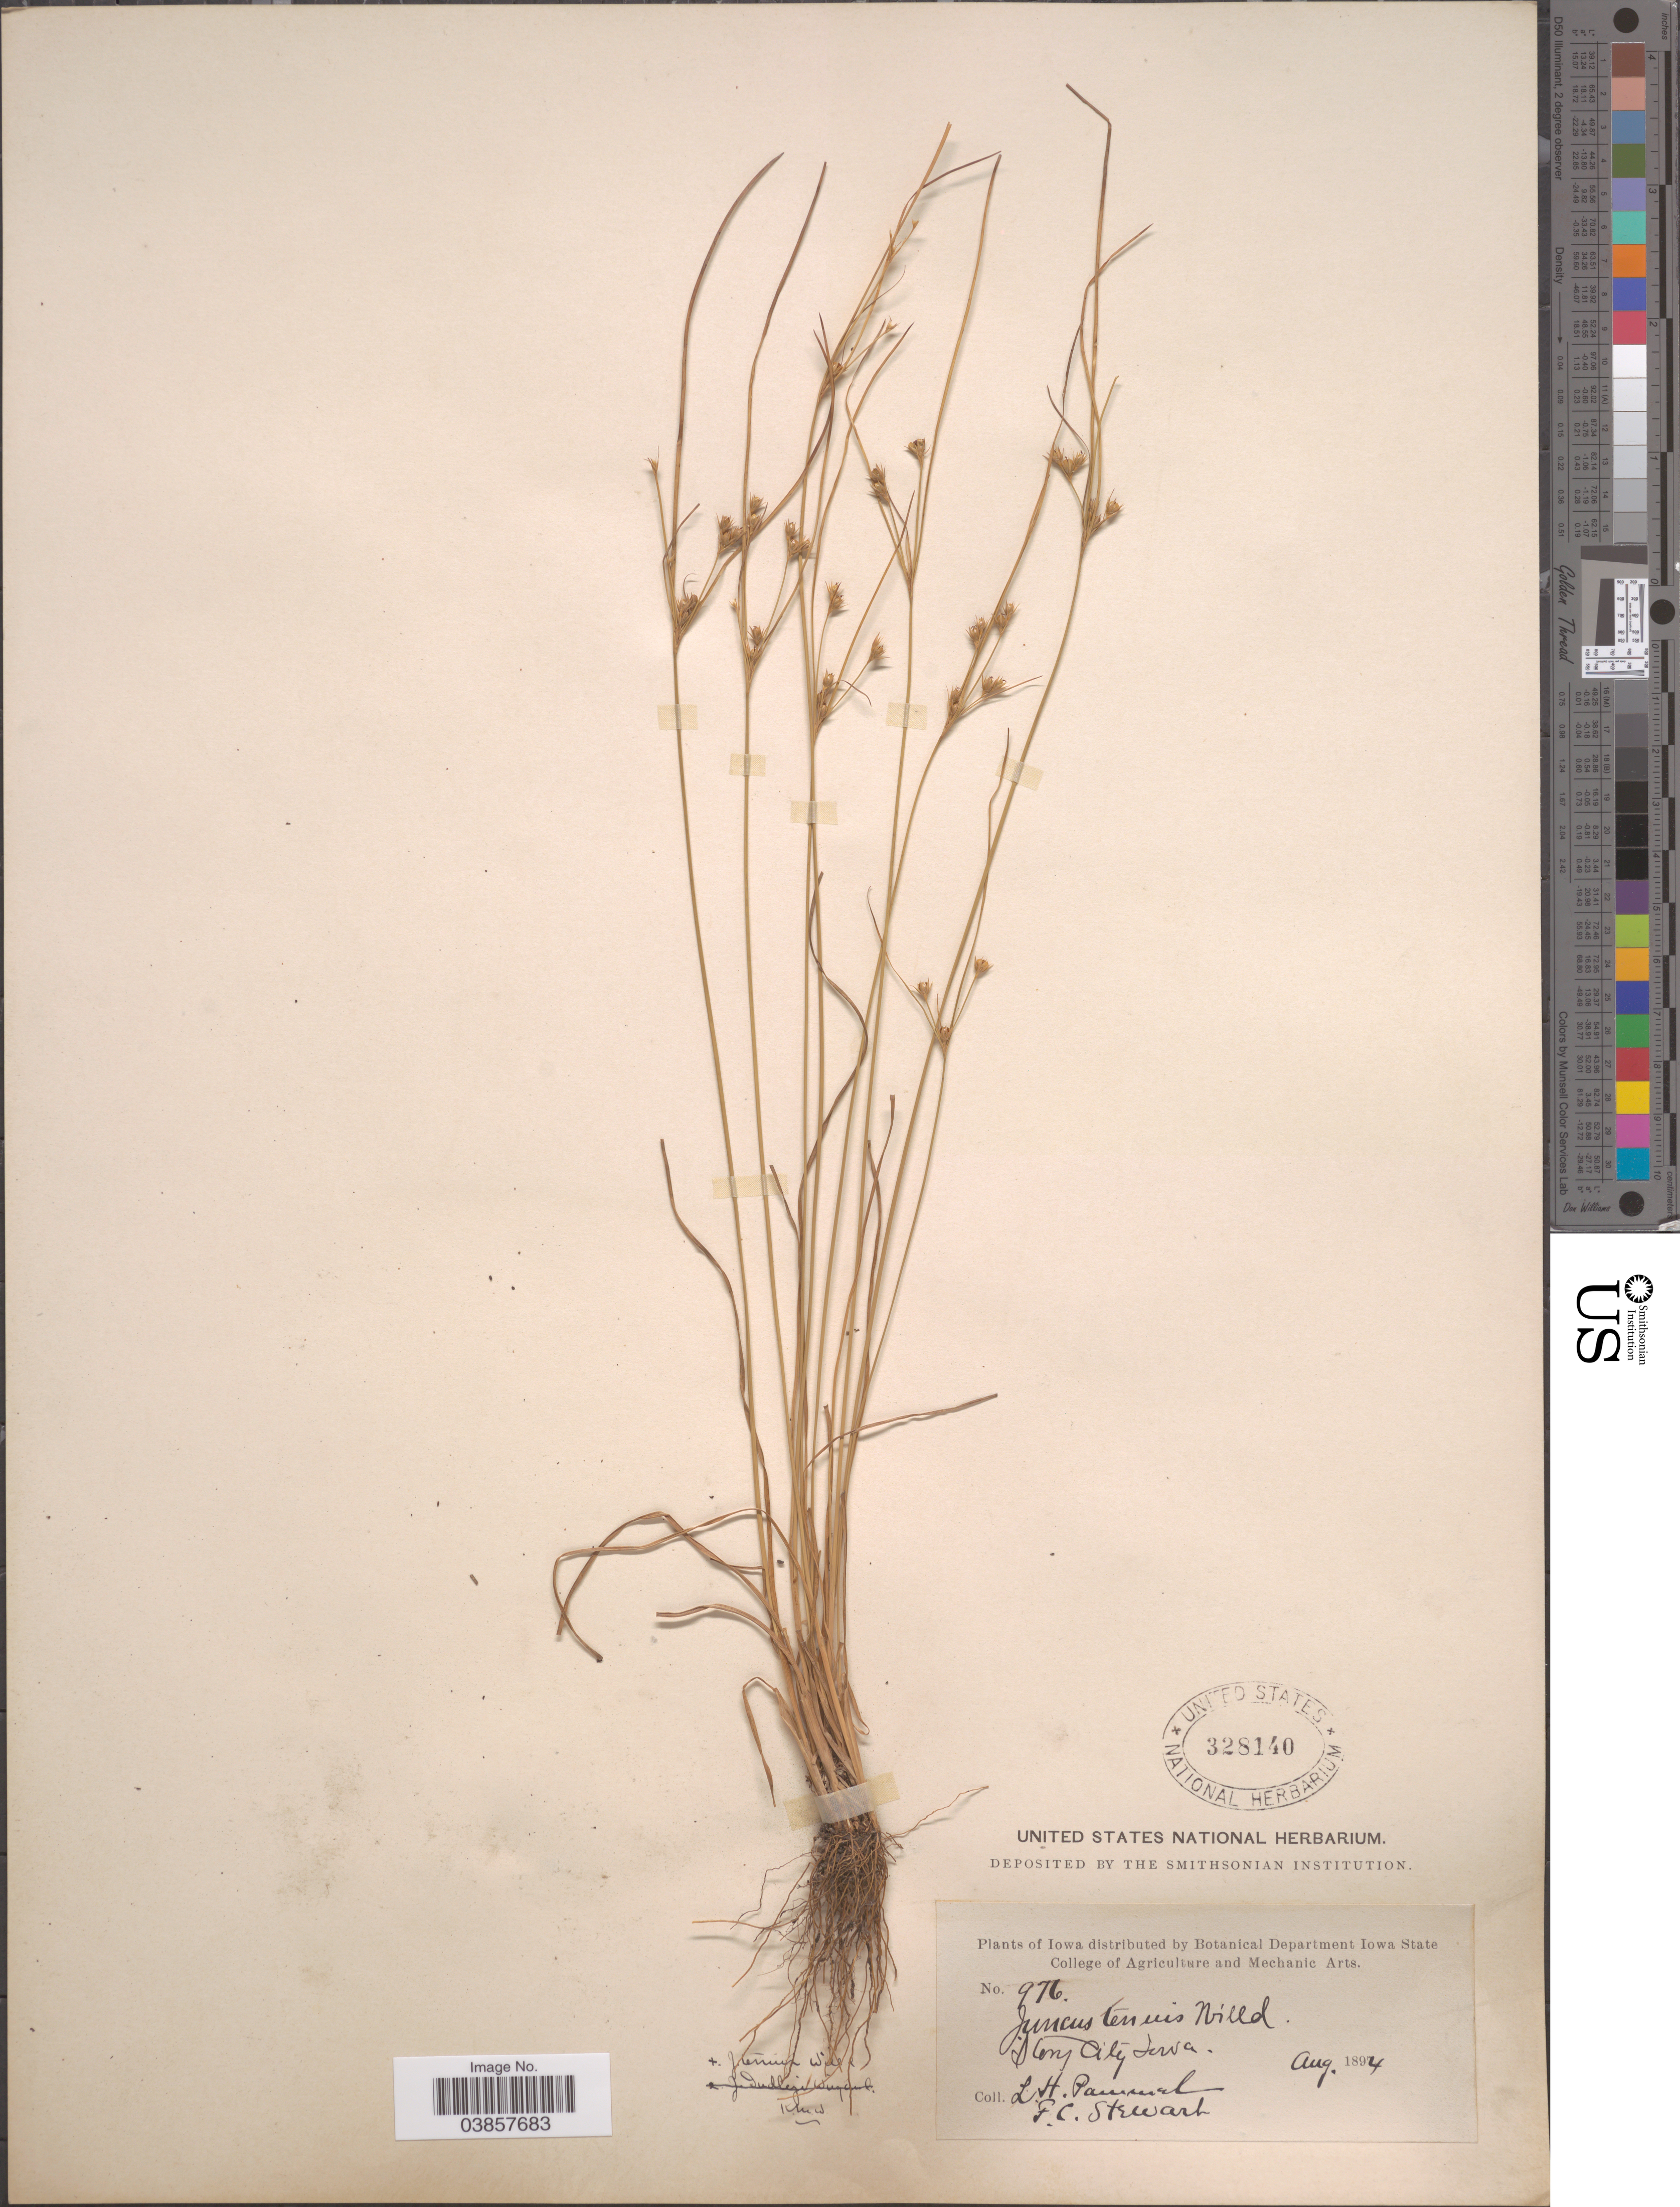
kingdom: Plantae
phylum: Tracheophyta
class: Liliopsida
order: Poales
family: Juncaceae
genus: Juncus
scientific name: Juncus tenuis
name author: Willd.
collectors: L. Pammel & F.C. Stewart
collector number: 976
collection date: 1894-08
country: United States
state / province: Iowa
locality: Story City.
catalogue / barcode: US 328140